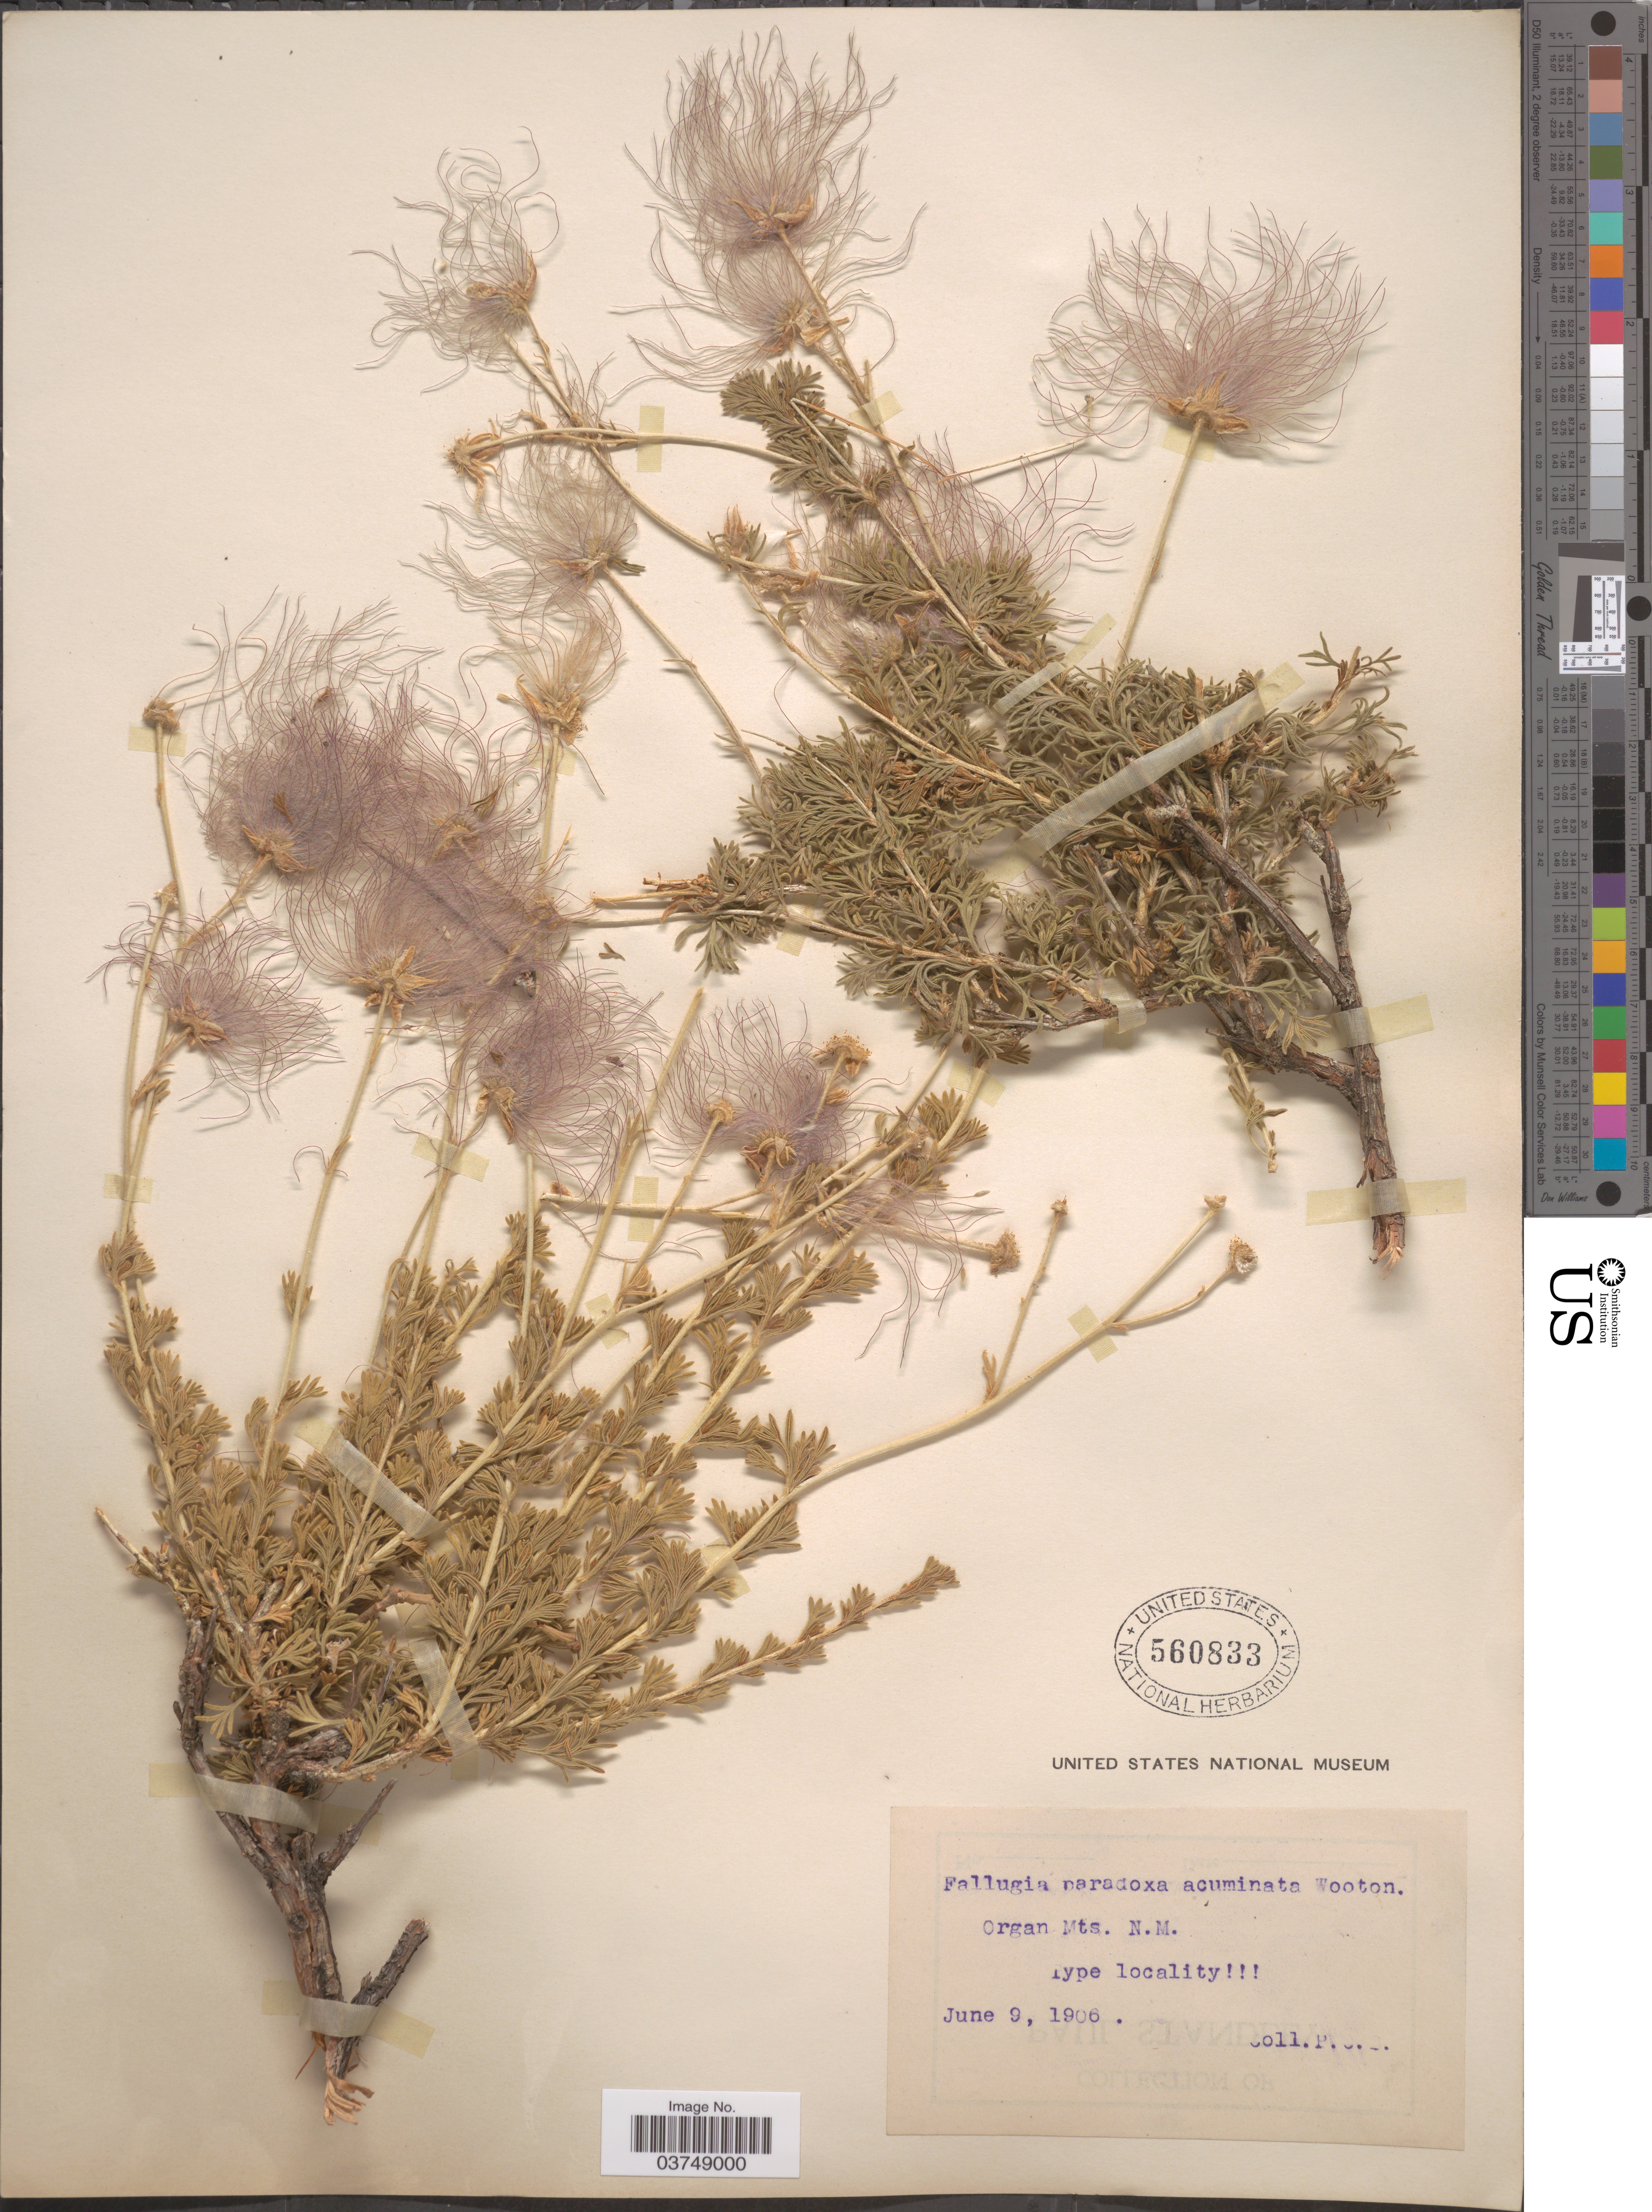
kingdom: Plantae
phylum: Tracheophyta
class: Magnoliopsida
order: Rosales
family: Rosaceae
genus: Fallugia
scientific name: Fallugia acuminata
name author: (Wooton) Rydb.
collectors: P. C. S.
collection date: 1906-06-09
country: United States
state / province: New Mexico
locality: Organ Mts.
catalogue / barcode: US 560833